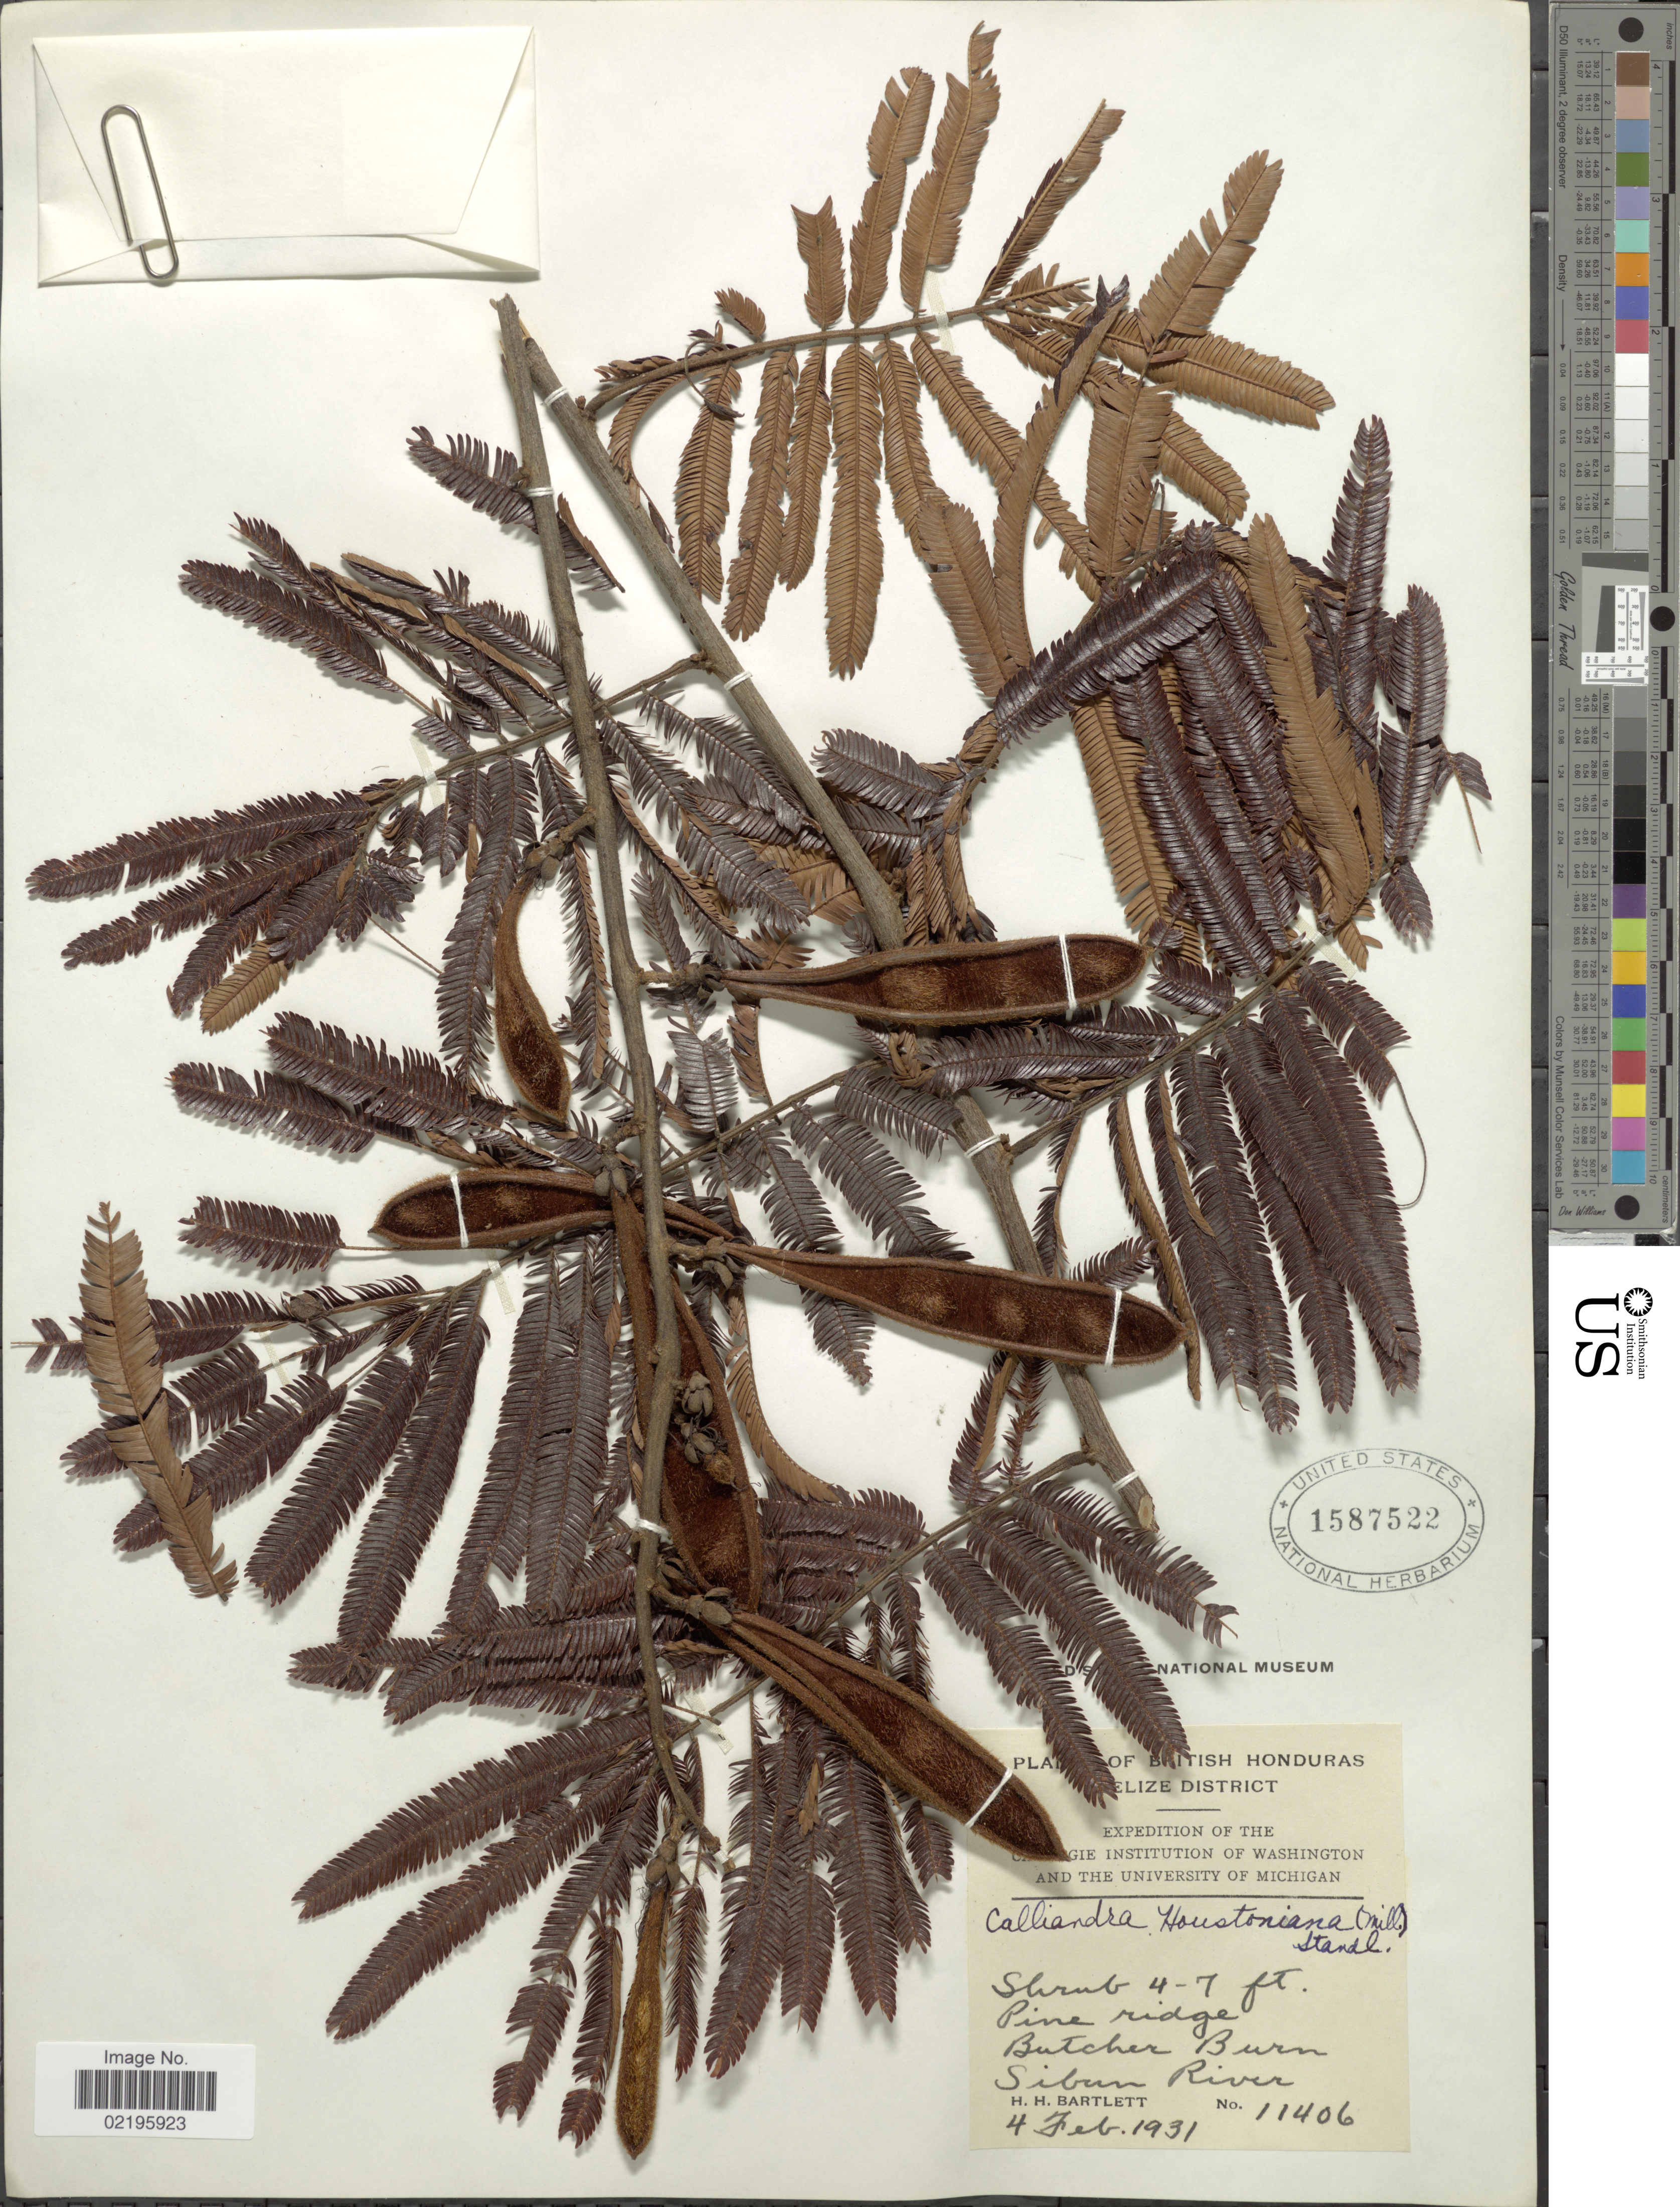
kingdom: Plantae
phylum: Tracheophyta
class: Magnoliopsida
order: Fabales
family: Fabaceae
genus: Calliandra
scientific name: Calliandra houstoniana var. anomala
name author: (Kunth) Barneby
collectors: H. H. Bartlett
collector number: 11406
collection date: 1931-02-04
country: Belize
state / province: Belize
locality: British Honduras, Belize District, Pine ridge Butcher Burn Sibun River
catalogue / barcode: US 1587522